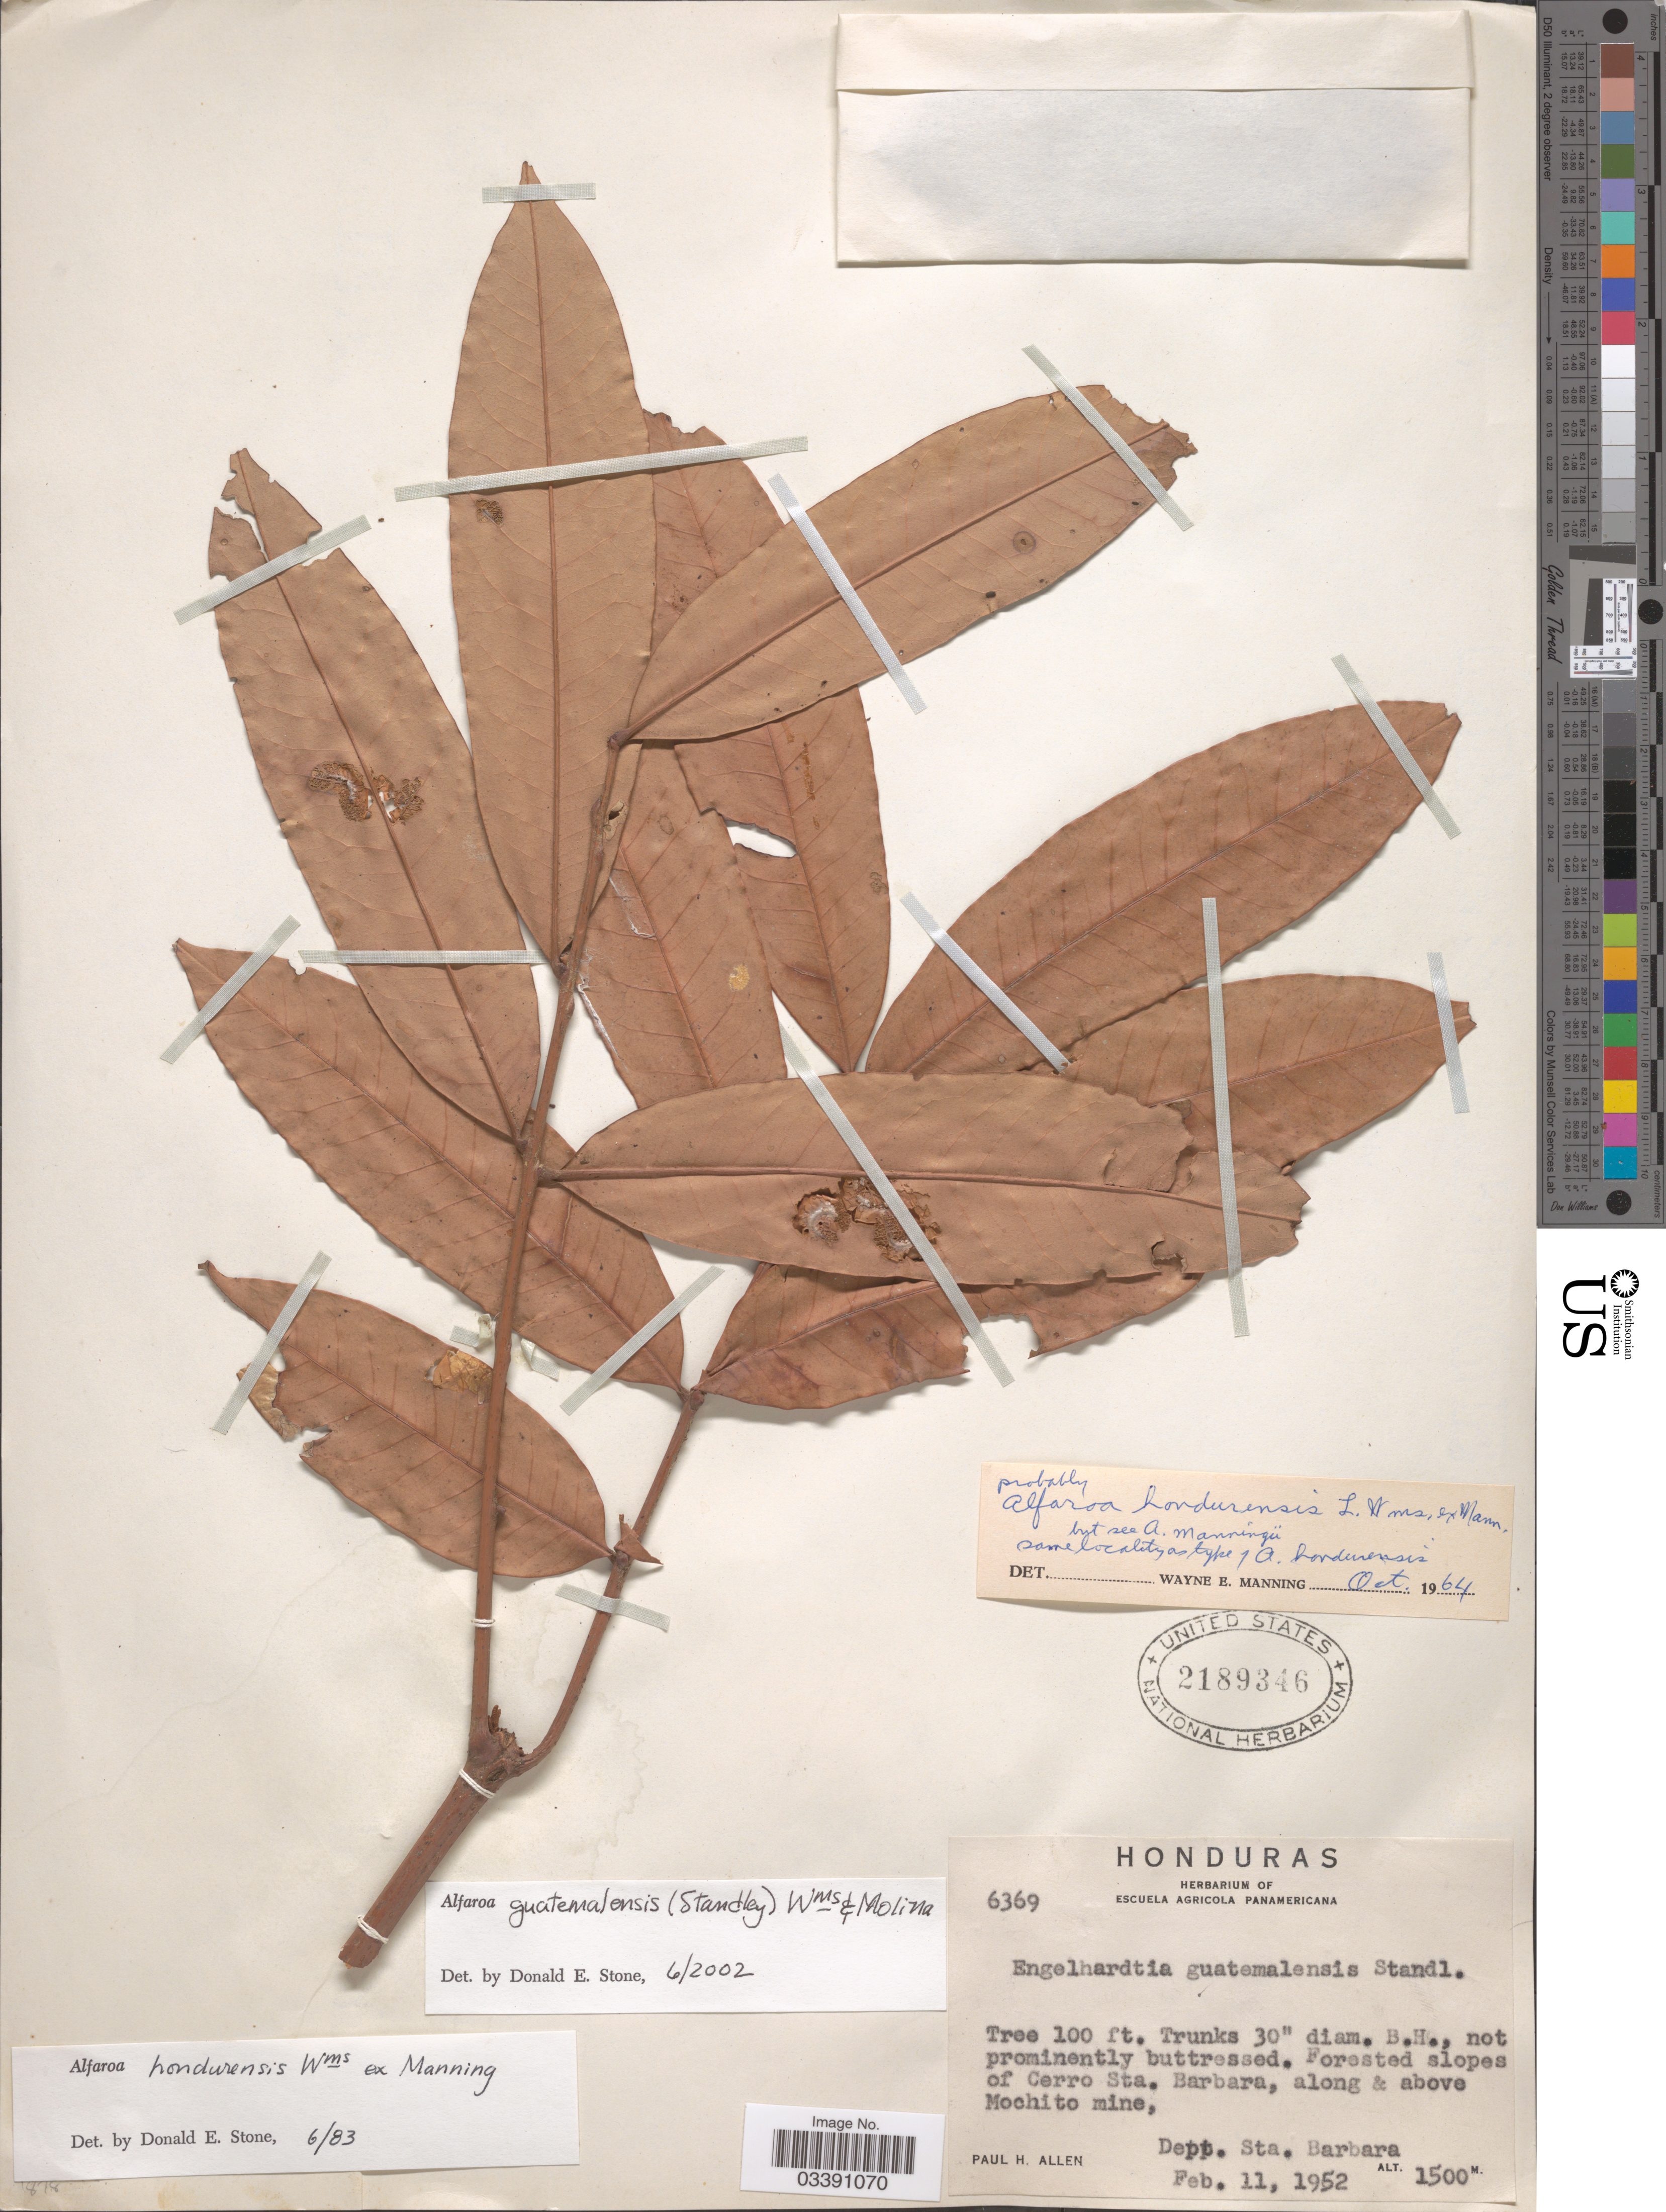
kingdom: Plantae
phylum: Tracheophyta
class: Magnoliopsida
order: Fagales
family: Juglandaceae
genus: Alfaroa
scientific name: Alfaroa guatemalensis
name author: (Standl.) L.O. Williams & Ant. Molina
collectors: P. H. Allen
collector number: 6369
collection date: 1952-02-11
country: Honduras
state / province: Santa Bárbara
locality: Forested slopes of Cerro Sta. Barbara, along & above Mochito mine, Dept. Sta. Barbara.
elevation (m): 1500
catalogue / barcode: US 2189346